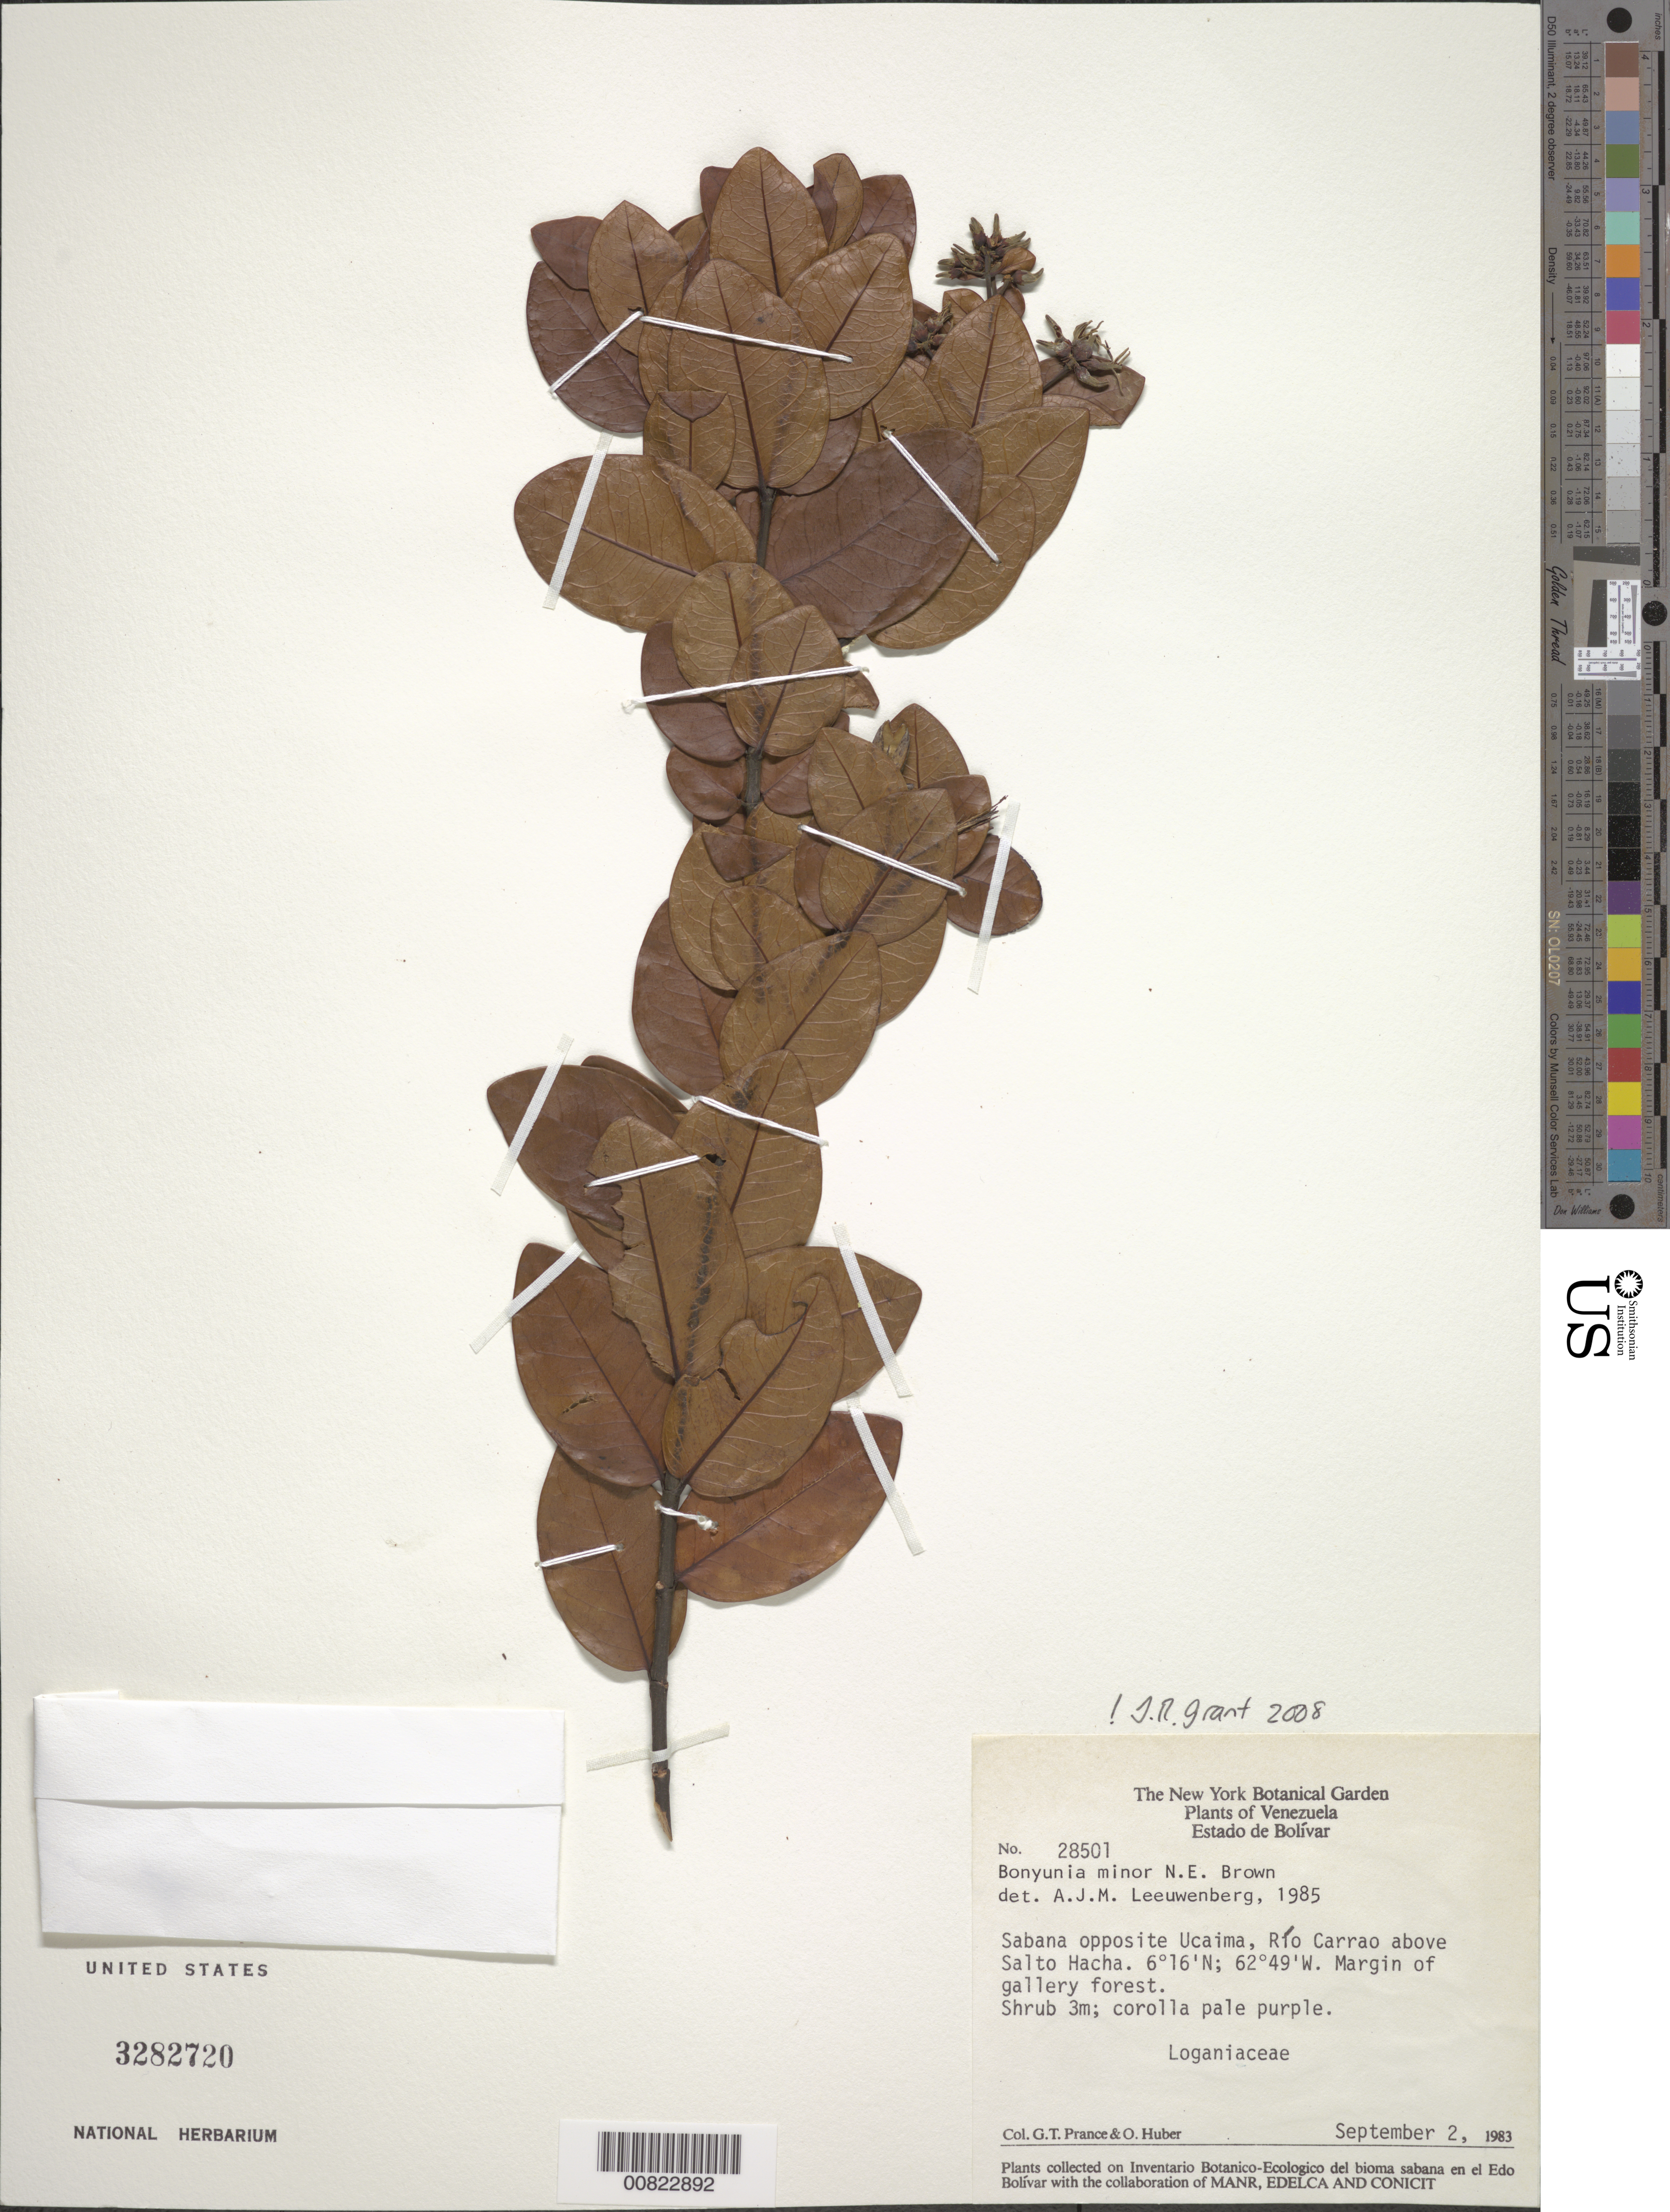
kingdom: Plantae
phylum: Tracheophyta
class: Magnoliopsida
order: Gentianales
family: Loganiaceae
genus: Bonyunia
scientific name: Bonyunia minor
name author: N.E. Br.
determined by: Leeuwenberg, A. J. M.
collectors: G. T. Prance & O. Huber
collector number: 28501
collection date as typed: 2-Sep-83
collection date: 1983-09-02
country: Venezuela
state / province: Bolívar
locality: Río Carrao, above Salto Hacha, savanna opposite Ucaima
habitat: Margin of gallery forest.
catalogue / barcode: US 3282720